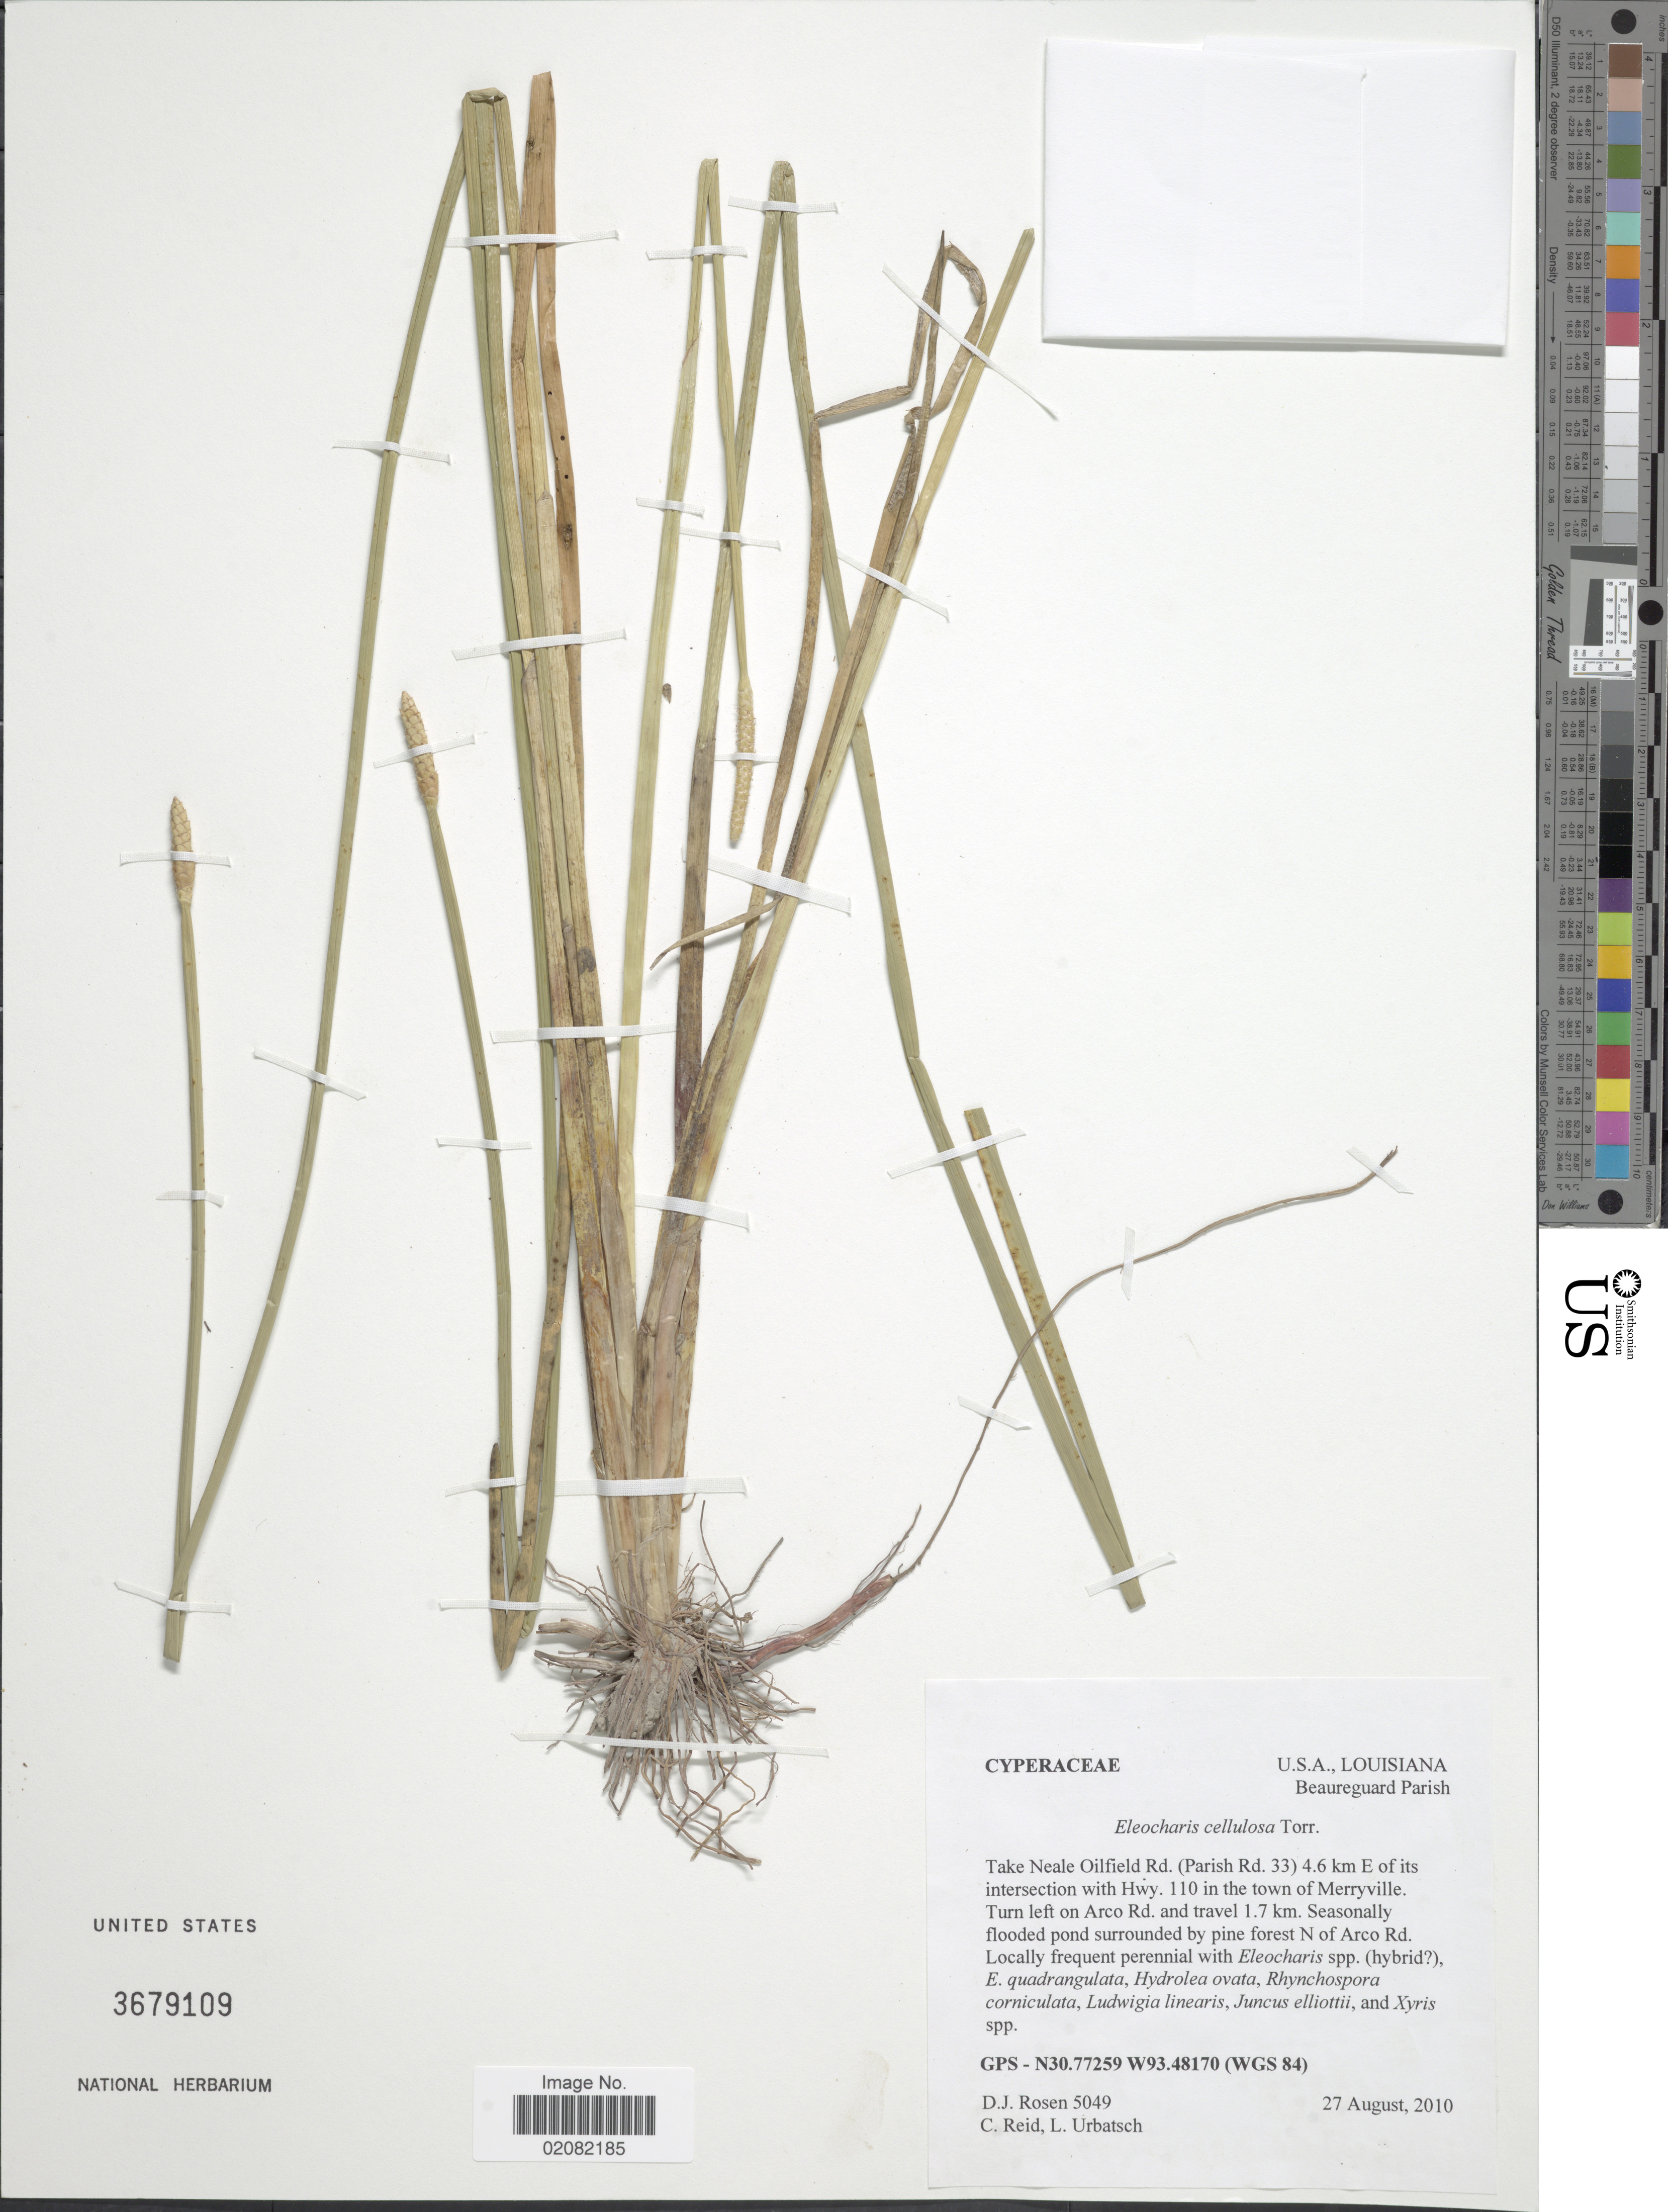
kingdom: Plantae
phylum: Tracheophyta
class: Liliopsida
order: Poales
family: Cyperaceae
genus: Eleocharis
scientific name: Eleocharis cellulosa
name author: Torr.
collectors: D. J. Rosen, C. Reid & L. E. Urbatsch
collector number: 5049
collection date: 2010-08-27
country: United States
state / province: Louisiana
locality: Beaureguard Parish, Take Neale Oilfield Rd (Parish Rd 33 )4.6 km E of its intersection with Hwy. 110 in the town of Merryville, Turn left on Arco Rd. and travel 1.7 km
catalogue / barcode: US 3679109